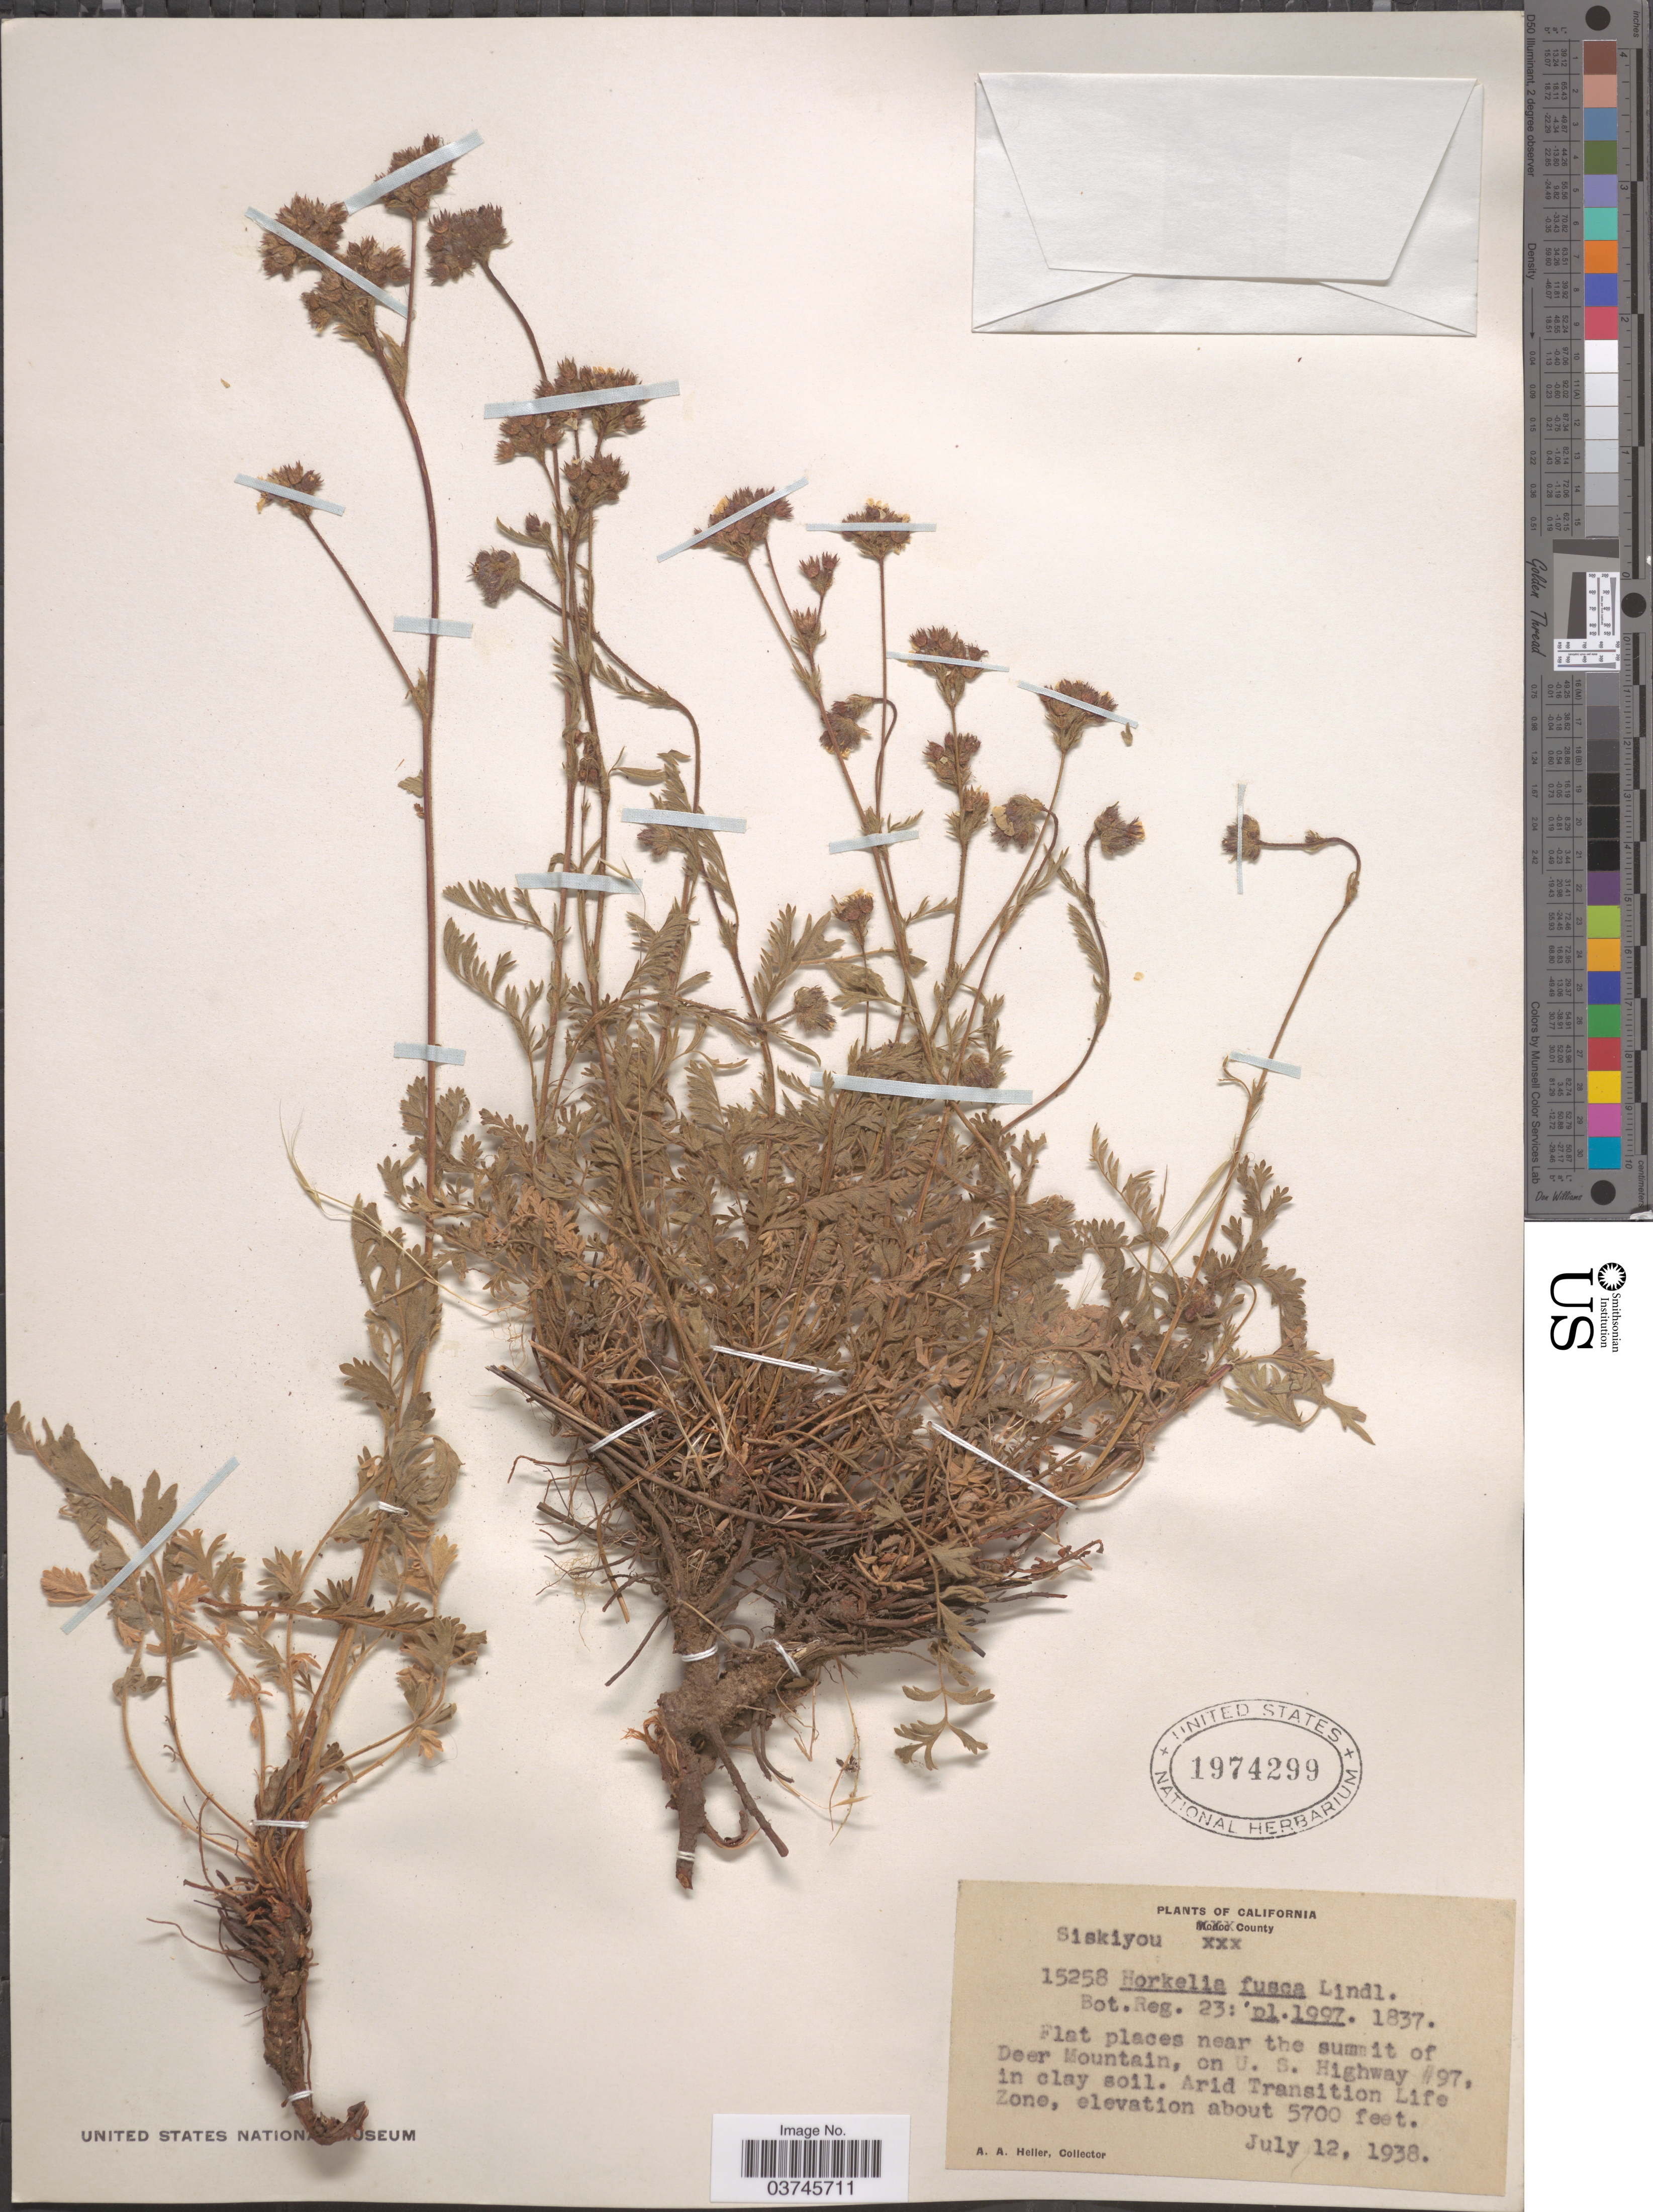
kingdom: Plantae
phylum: Tracheophyta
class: Magnoliopsida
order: Rosales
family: Rosaceae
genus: Potentilla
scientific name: Potentilla douglasii var. pseudocapitata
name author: (Rydb. ex Howell) Jeps.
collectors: A. A. Heller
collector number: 15258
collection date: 1938-07-12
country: United States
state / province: California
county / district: Siskiyou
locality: Siskiyou County. Near the summit of Deer Mountain, on U. S. Highway #97, Arid Transition Life Zone.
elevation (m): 1737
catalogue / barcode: US 1974299